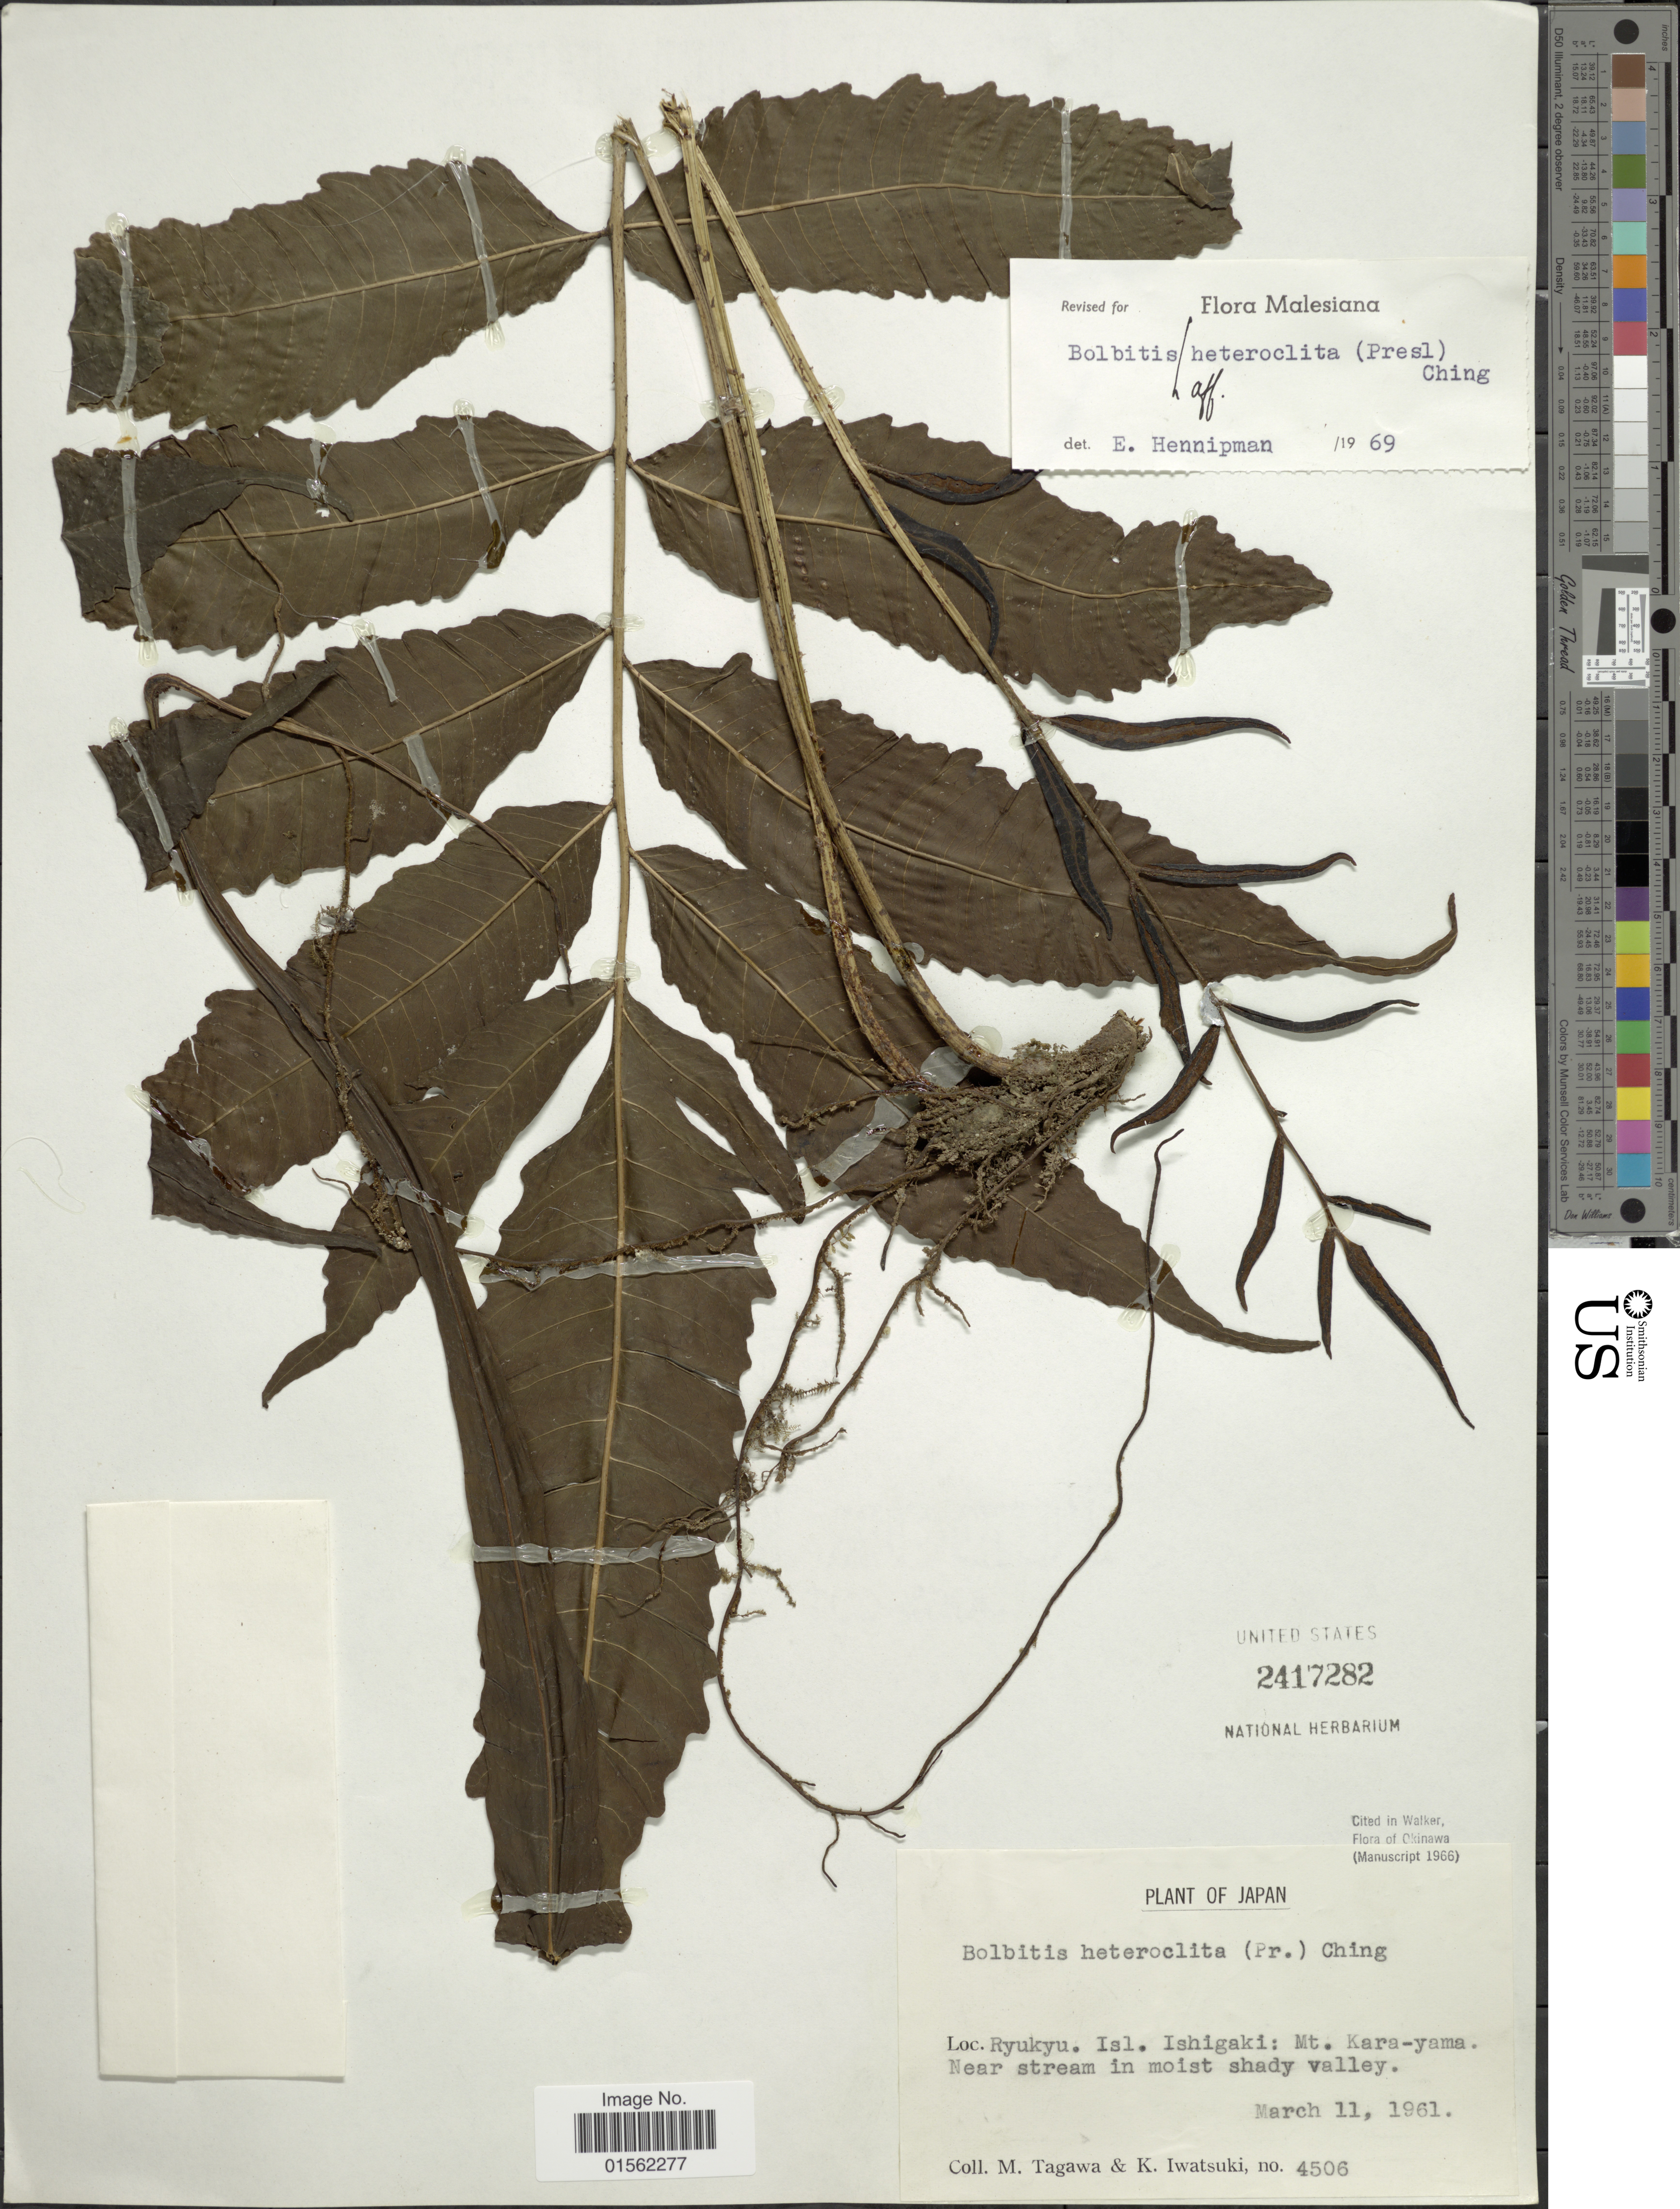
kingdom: Plantae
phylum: Tracheophyta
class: Polypodiopsida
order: Polypodiales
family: Dryopteridaceae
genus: Bolbitis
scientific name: Bolbitis heteroclita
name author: (C. Presl) Ching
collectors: M. Tagawa & K. Iwatsuki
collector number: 4506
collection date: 1961-03-11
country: Japan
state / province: Okinawa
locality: Ryukyu, Isl. Ishigaki: Mt. Kara-yama, near stream in moist shady valley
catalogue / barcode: US 2417282